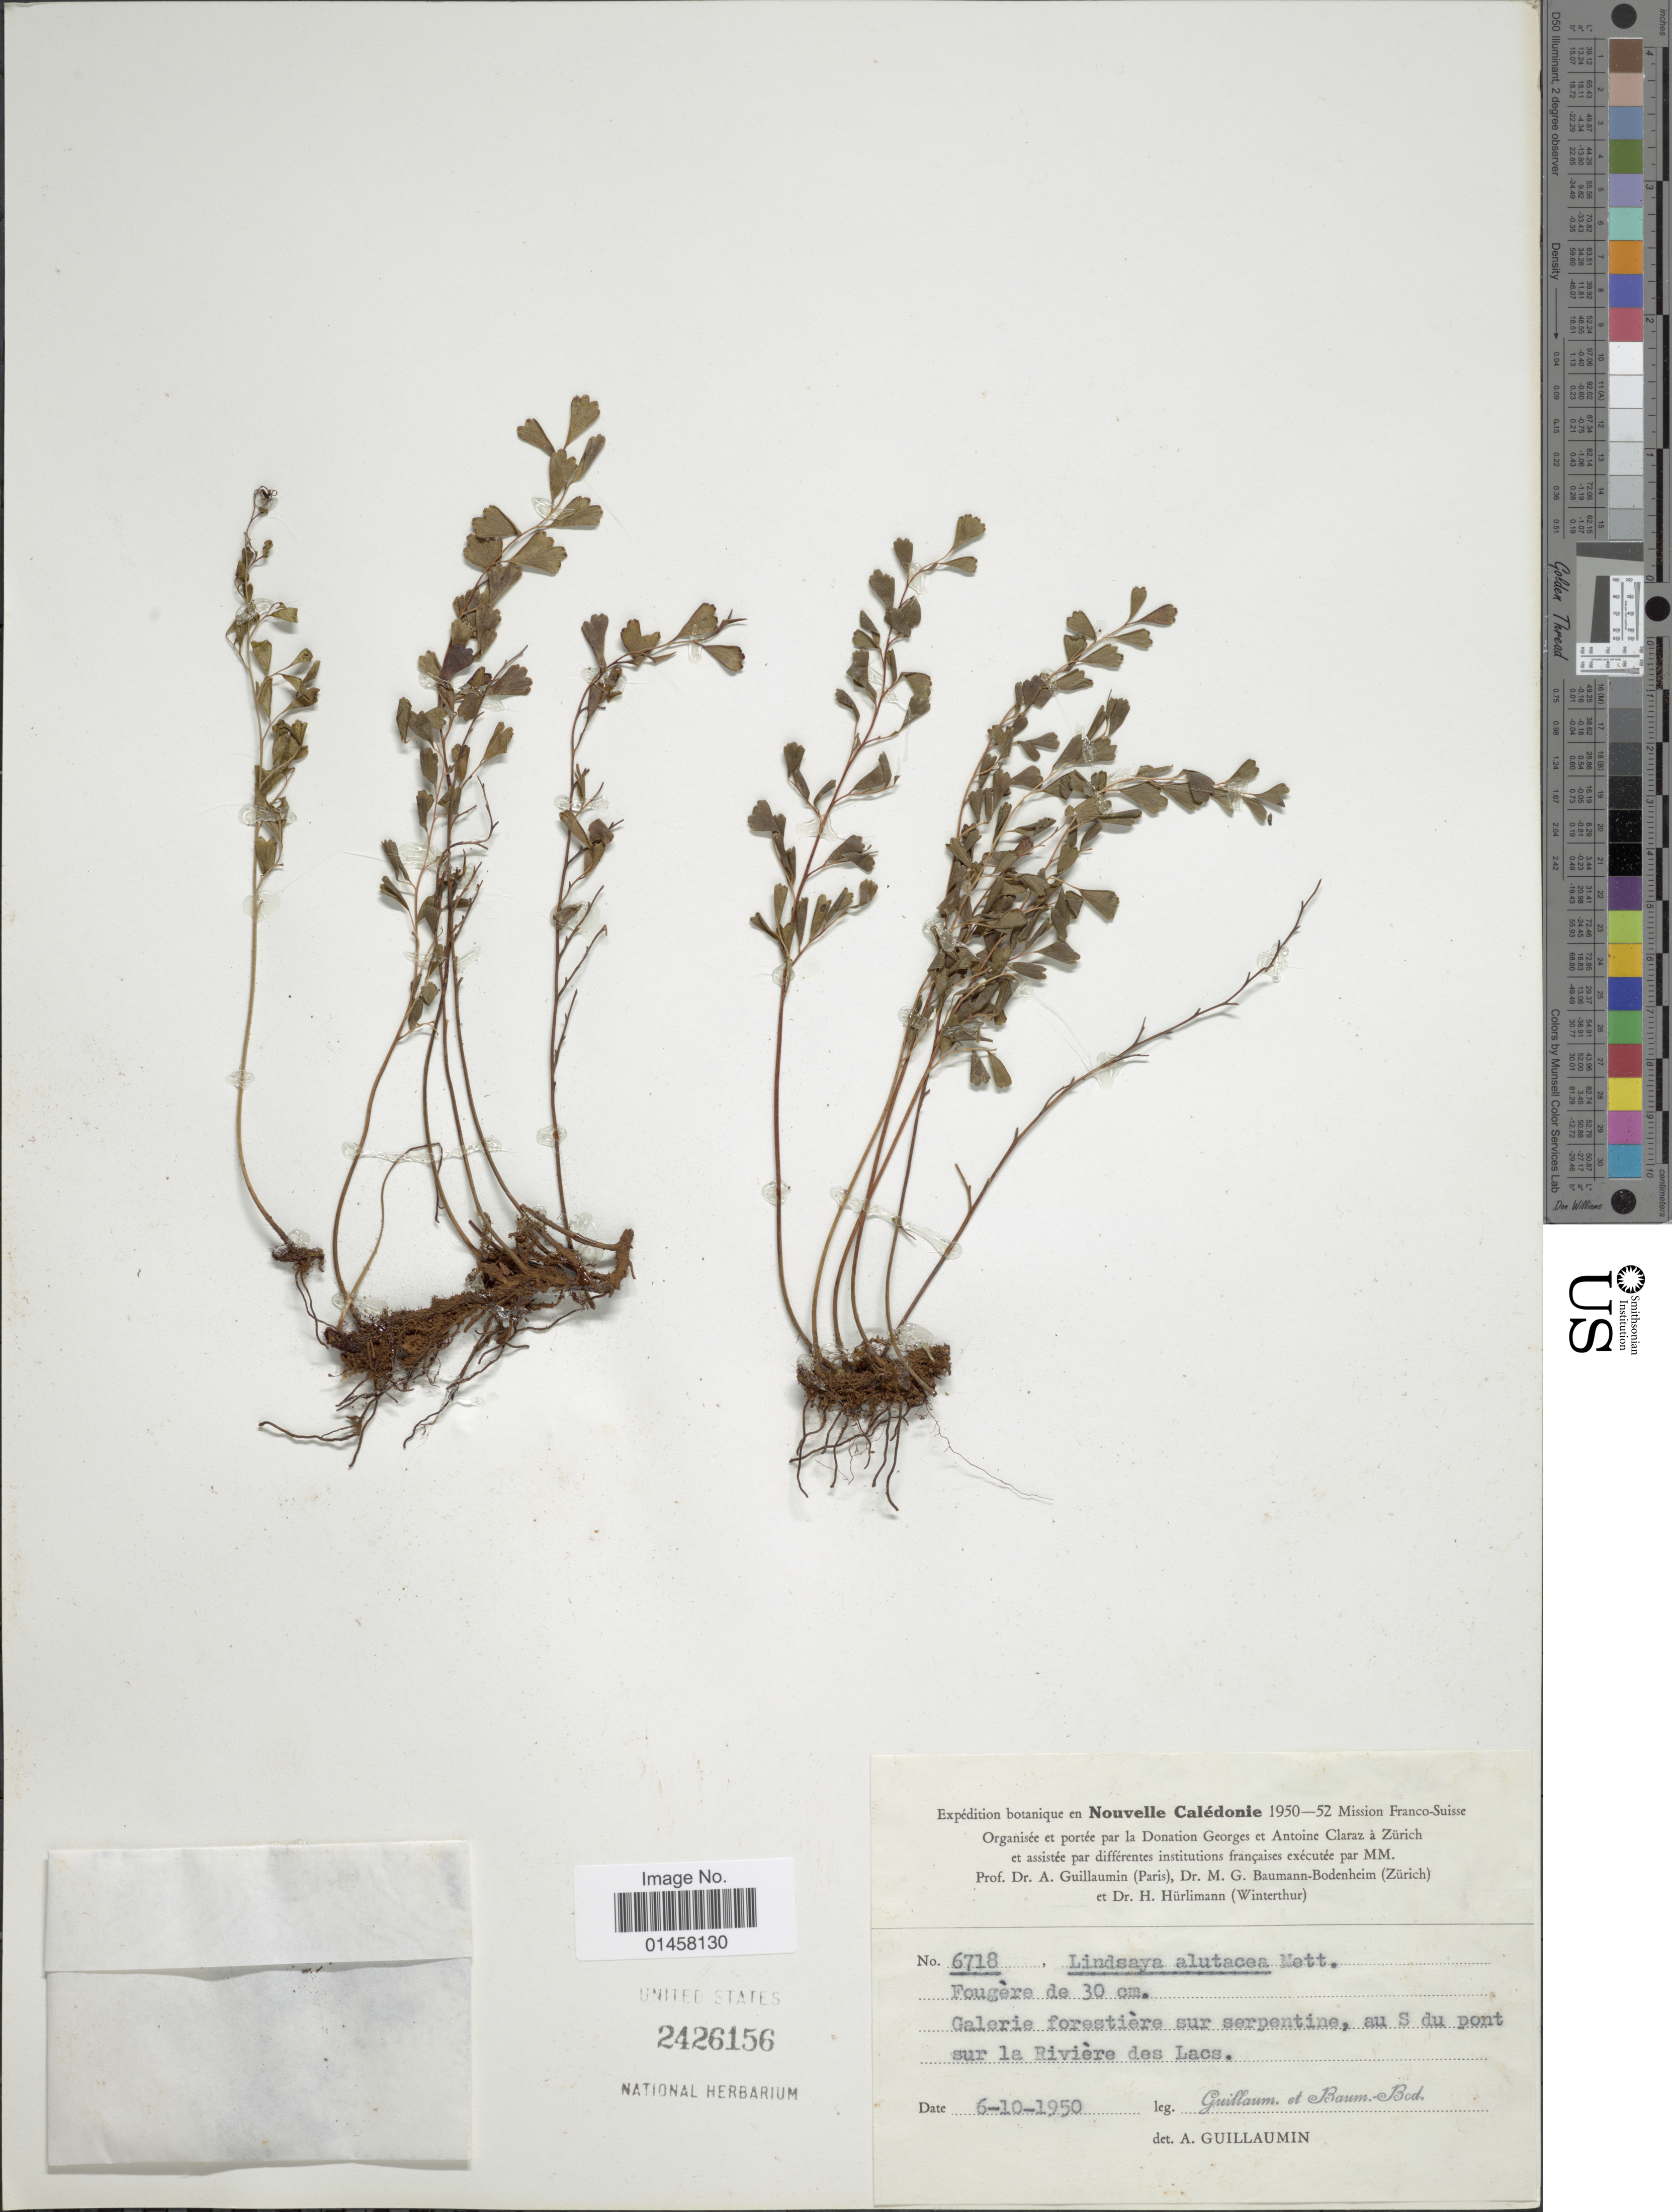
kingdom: Plantae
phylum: Tracheophyta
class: Polypodiopsida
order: Polypodiales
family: Lindsaeaceae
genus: Sphenomeris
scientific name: Sphenomeris alutacea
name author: (Mett.) Copel.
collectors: A. Guillaumin & M. G. Baumann-Bodenheim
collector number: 6718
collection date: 1950-10-06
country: New Caledonia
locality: Nouvelle Calédonie. Galerie forestière sur Serpentine, au S du pont sur la Rivière des Lacs.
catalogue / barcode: US 2426156